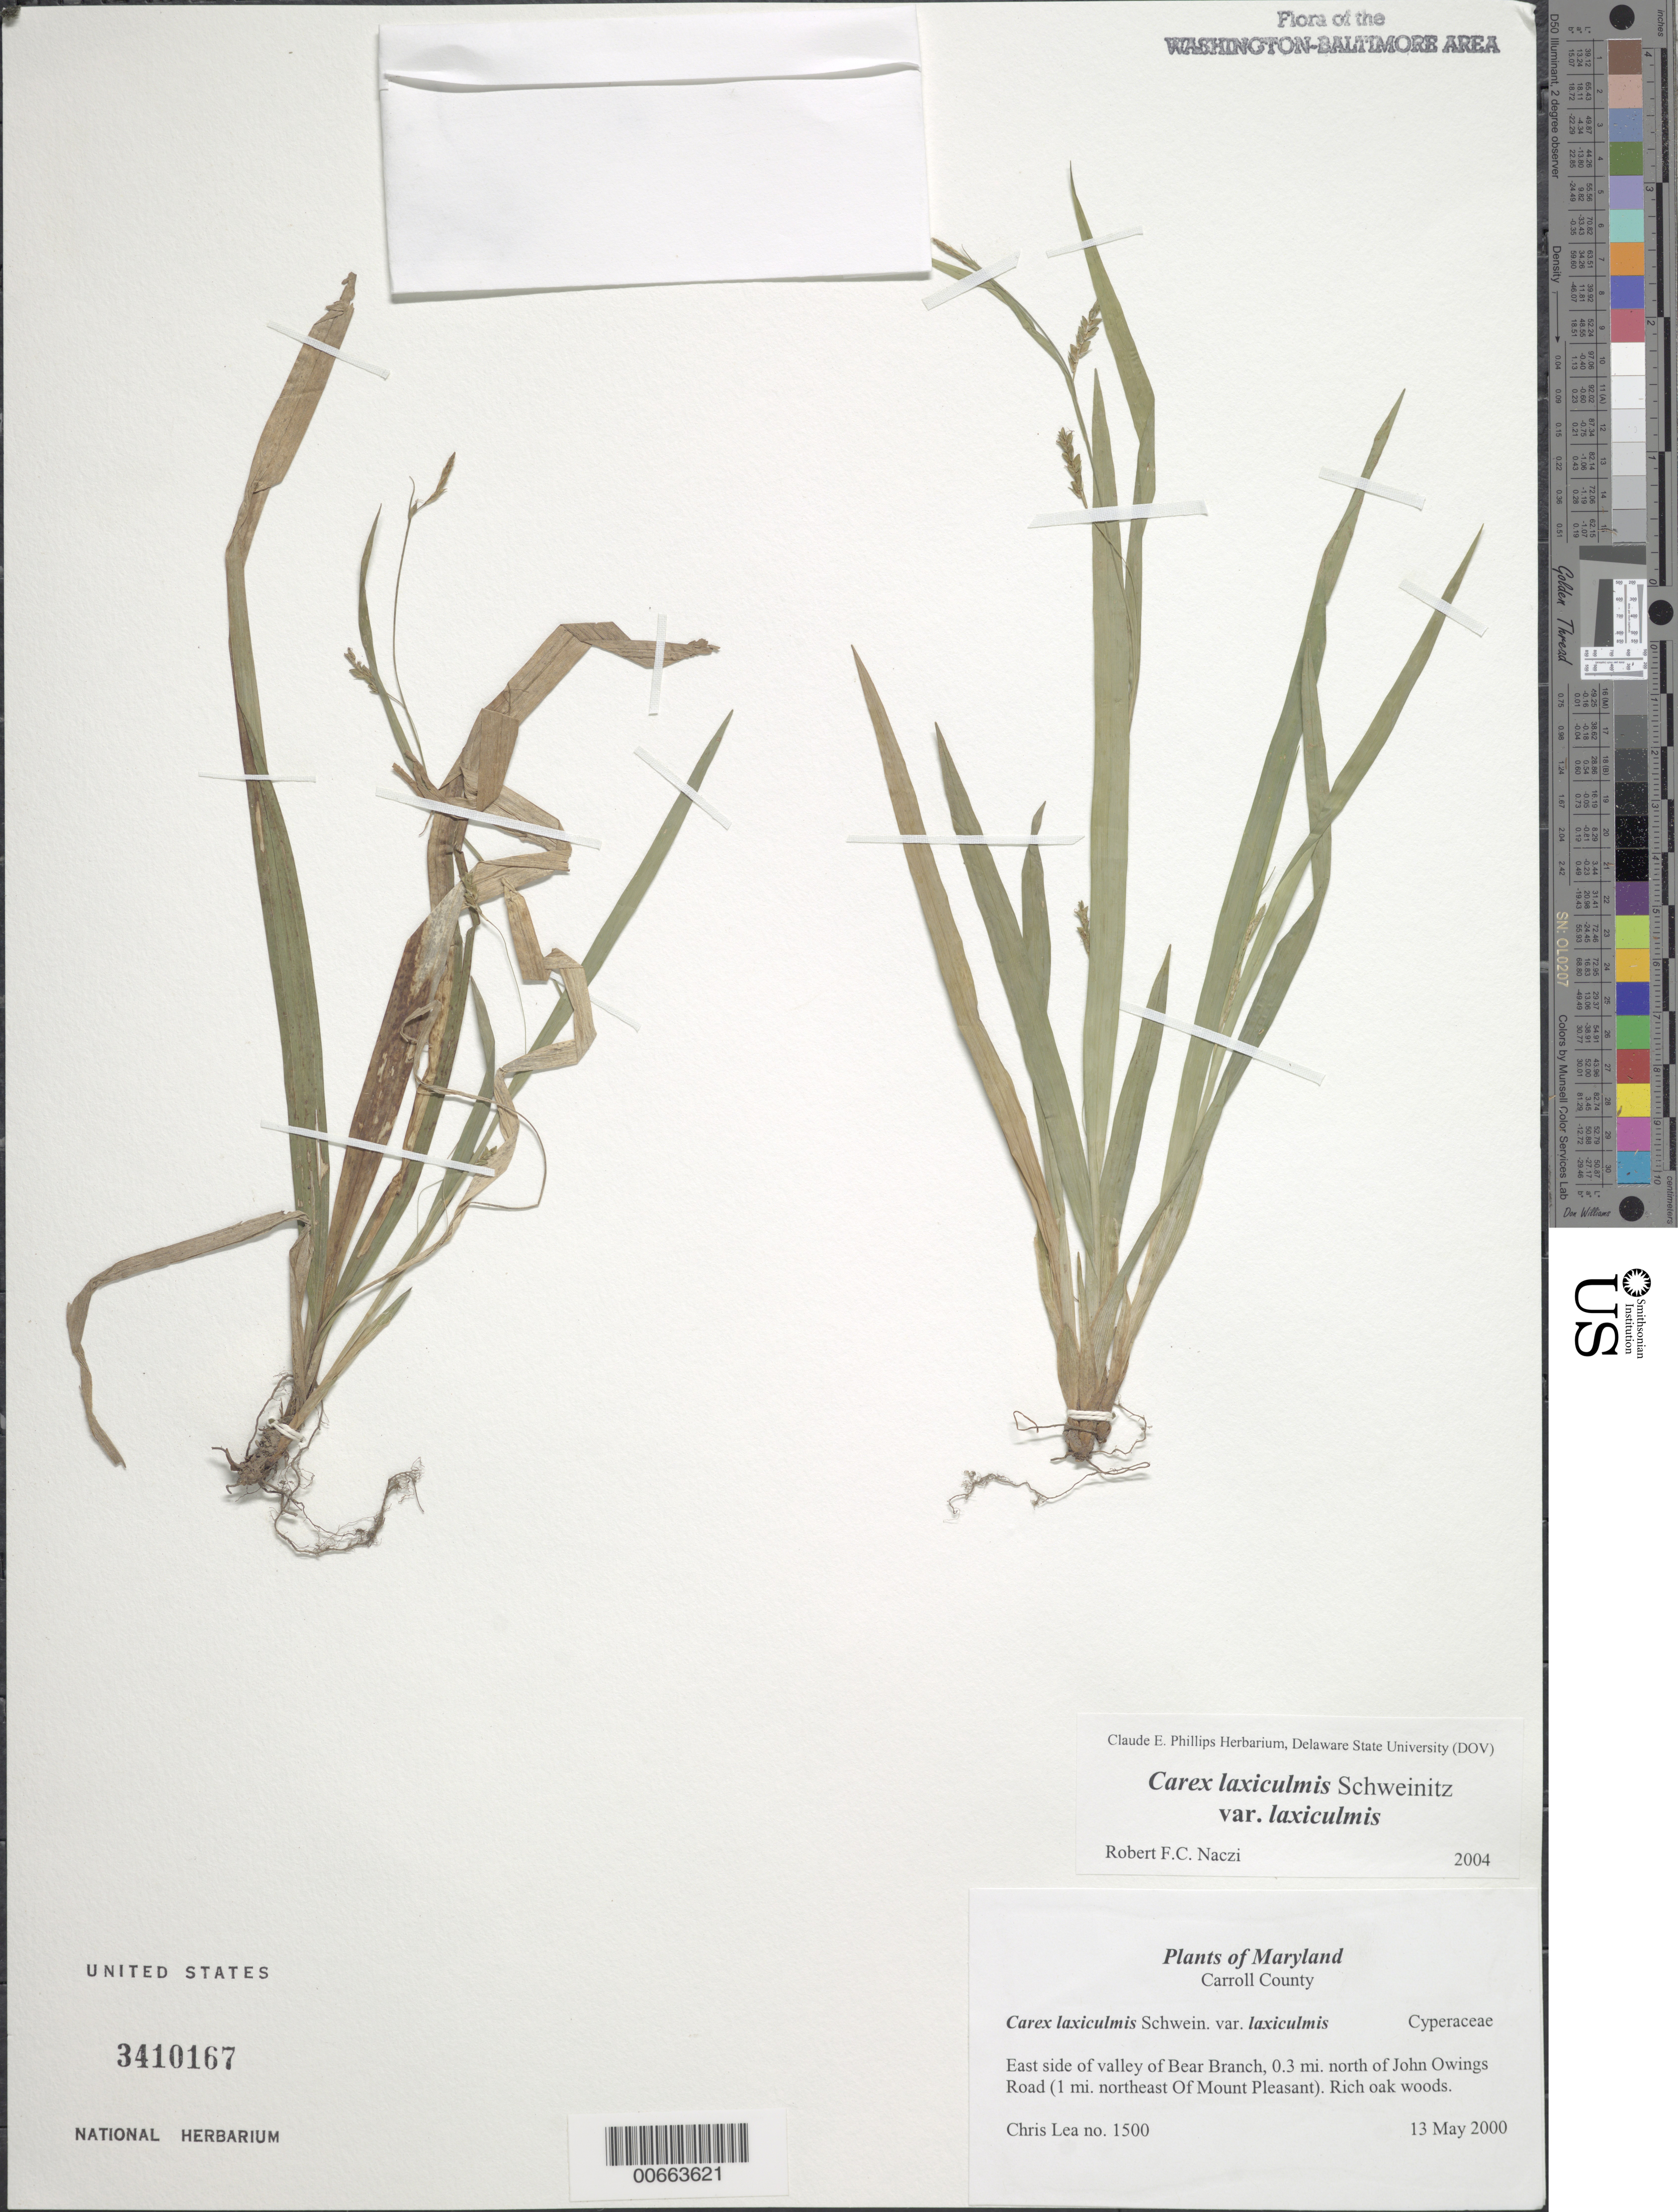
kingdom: Plantae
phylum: Tracheophyta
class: Liliopsida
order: Poales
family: Cyperaceae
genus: Carex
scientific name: Carex laxiculmis var. laxiculmis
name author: Schwein.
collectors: C. Lea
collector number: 1500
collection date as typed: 13 May 2000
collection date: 2000-05-13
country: United States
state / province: Maryland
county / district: Carroll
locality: East side of valley of Bear Branch, 0.3 mi. north of John Owings Road (1 mi. northeast of Mount Pleasant).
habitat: Rich oak woods.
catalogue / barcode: US 3410167